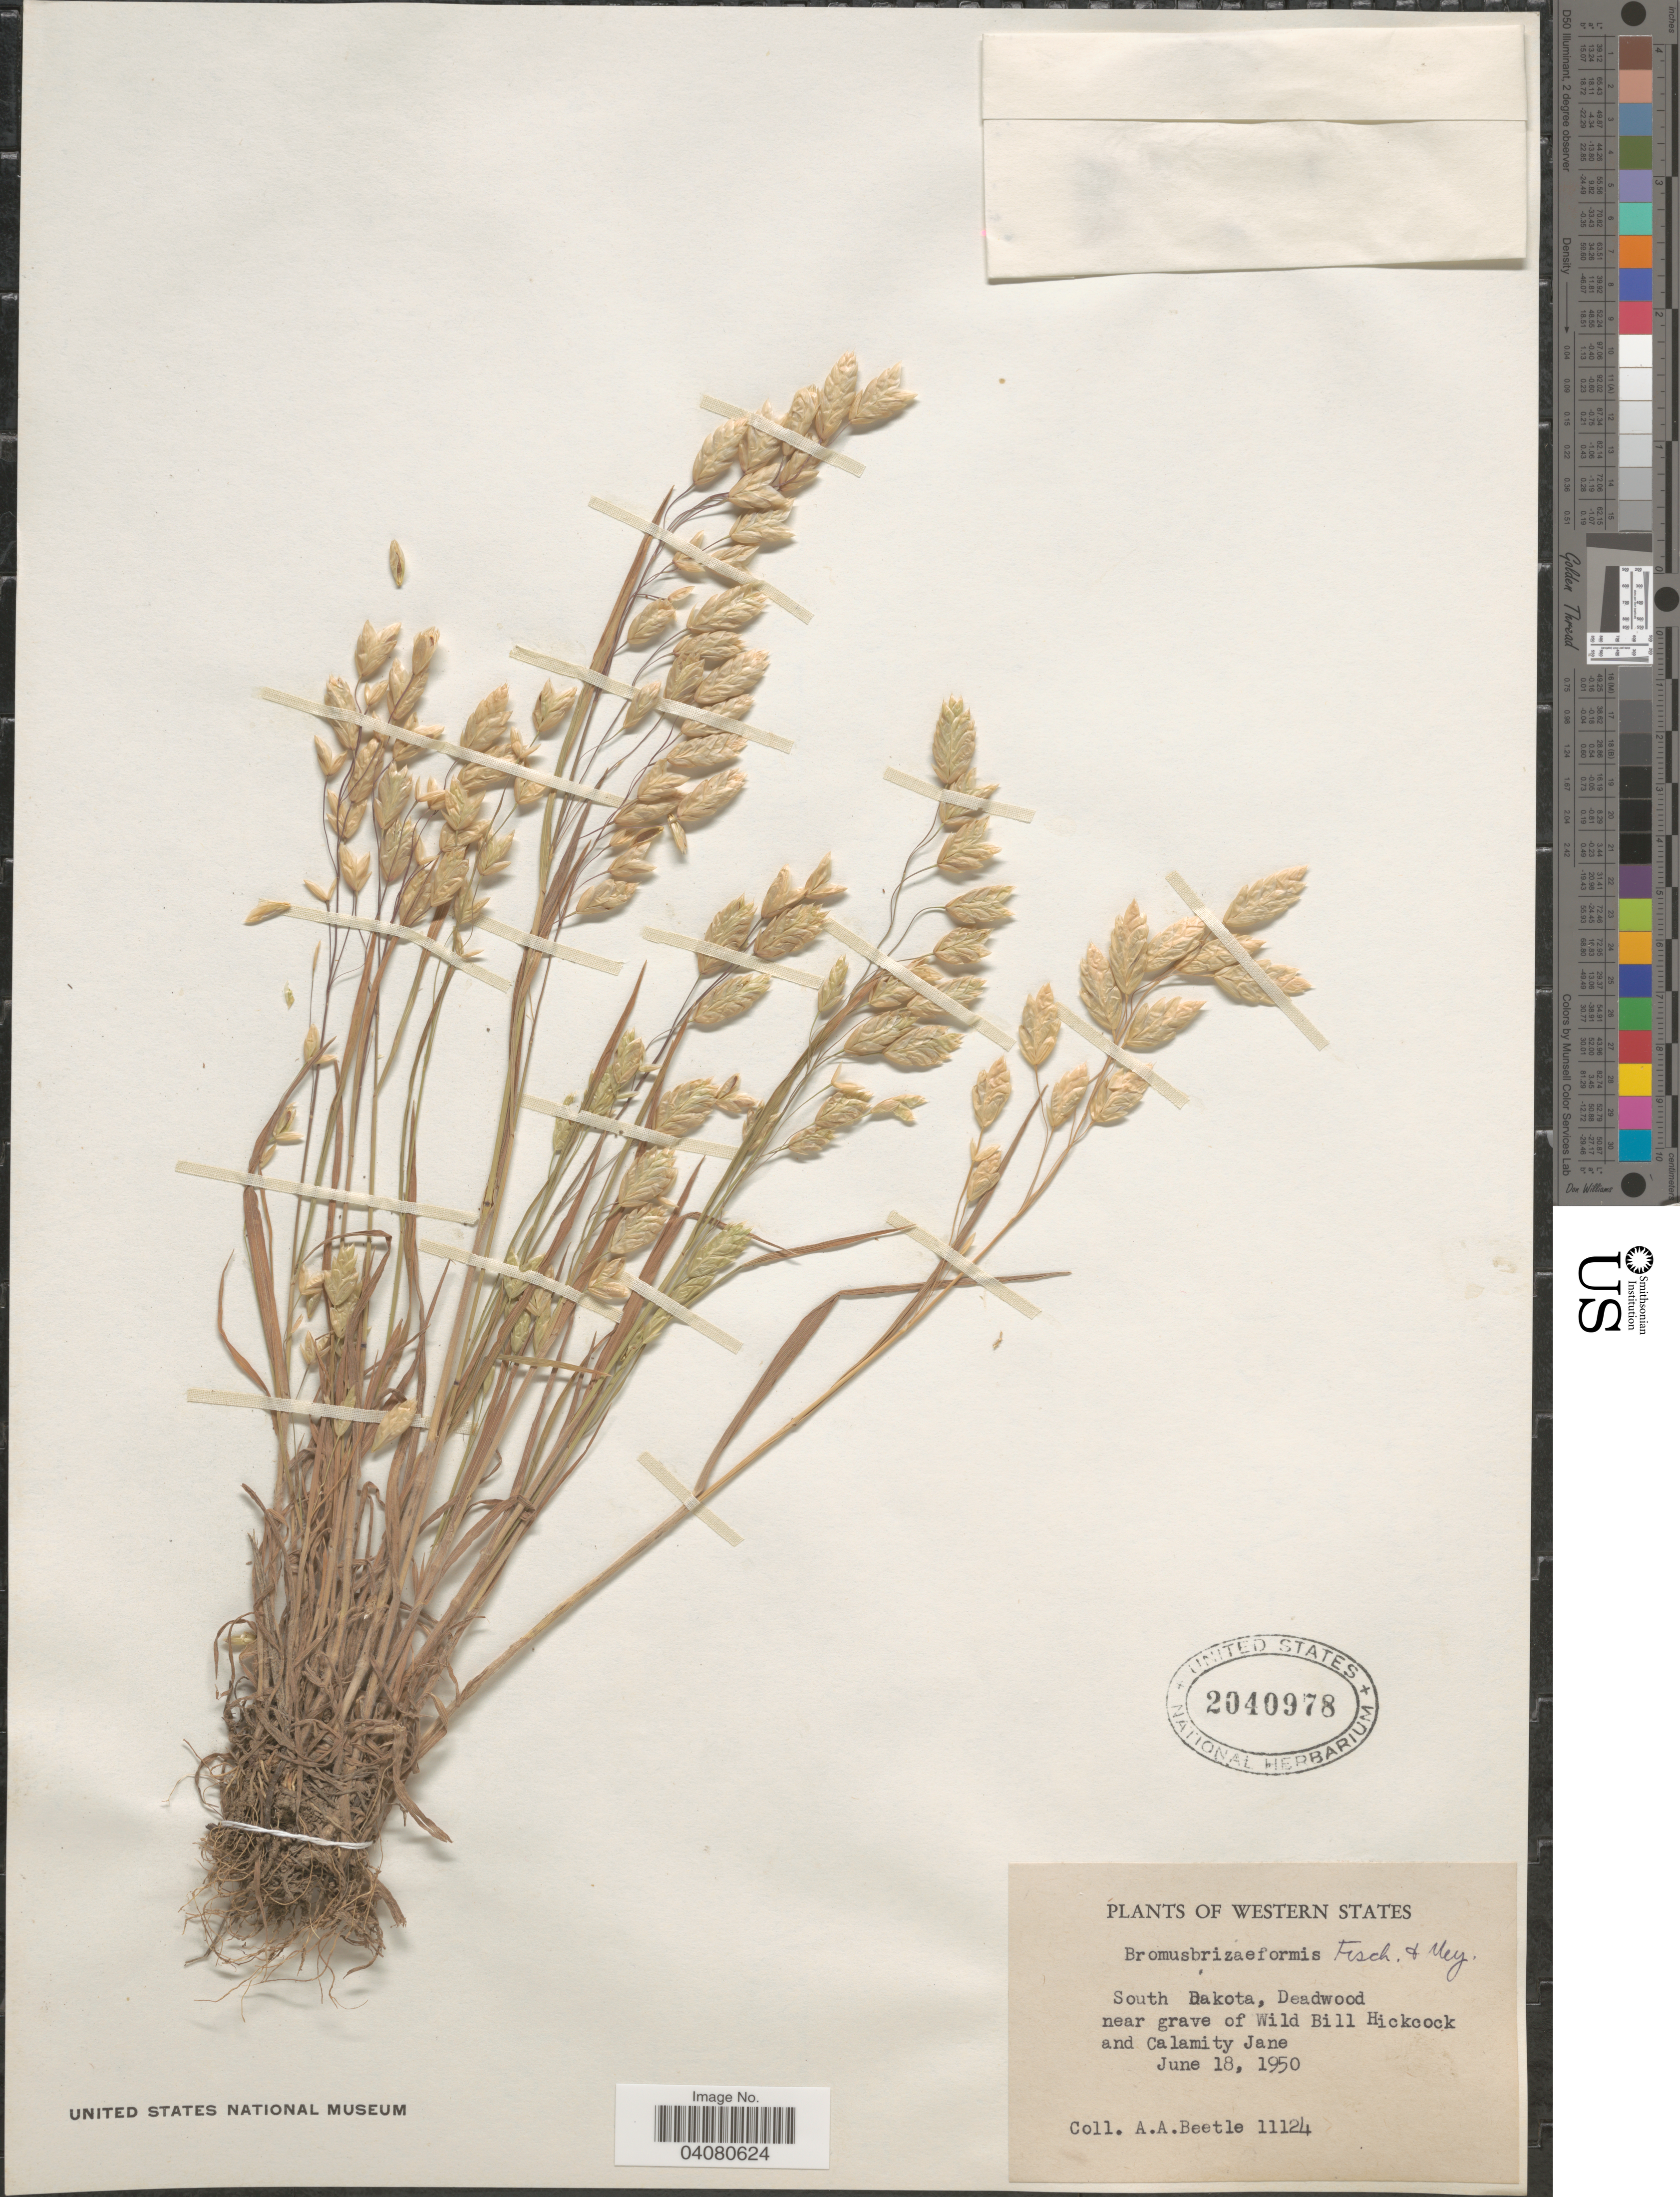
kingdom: Plantae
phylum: Tracheophyta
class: Liliopsida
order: Poales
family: Poaceae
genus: Bromus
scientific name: Bromus briziformis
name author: Fisch. & C.A. Mey.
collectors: A. A. Beetle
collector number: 11124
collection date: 1950-06-18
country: United States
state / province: South Dakota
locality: Western States. Deadwood near grave of Wild Bill Hickcock and Calamity Jane.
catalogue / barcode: US 2040978